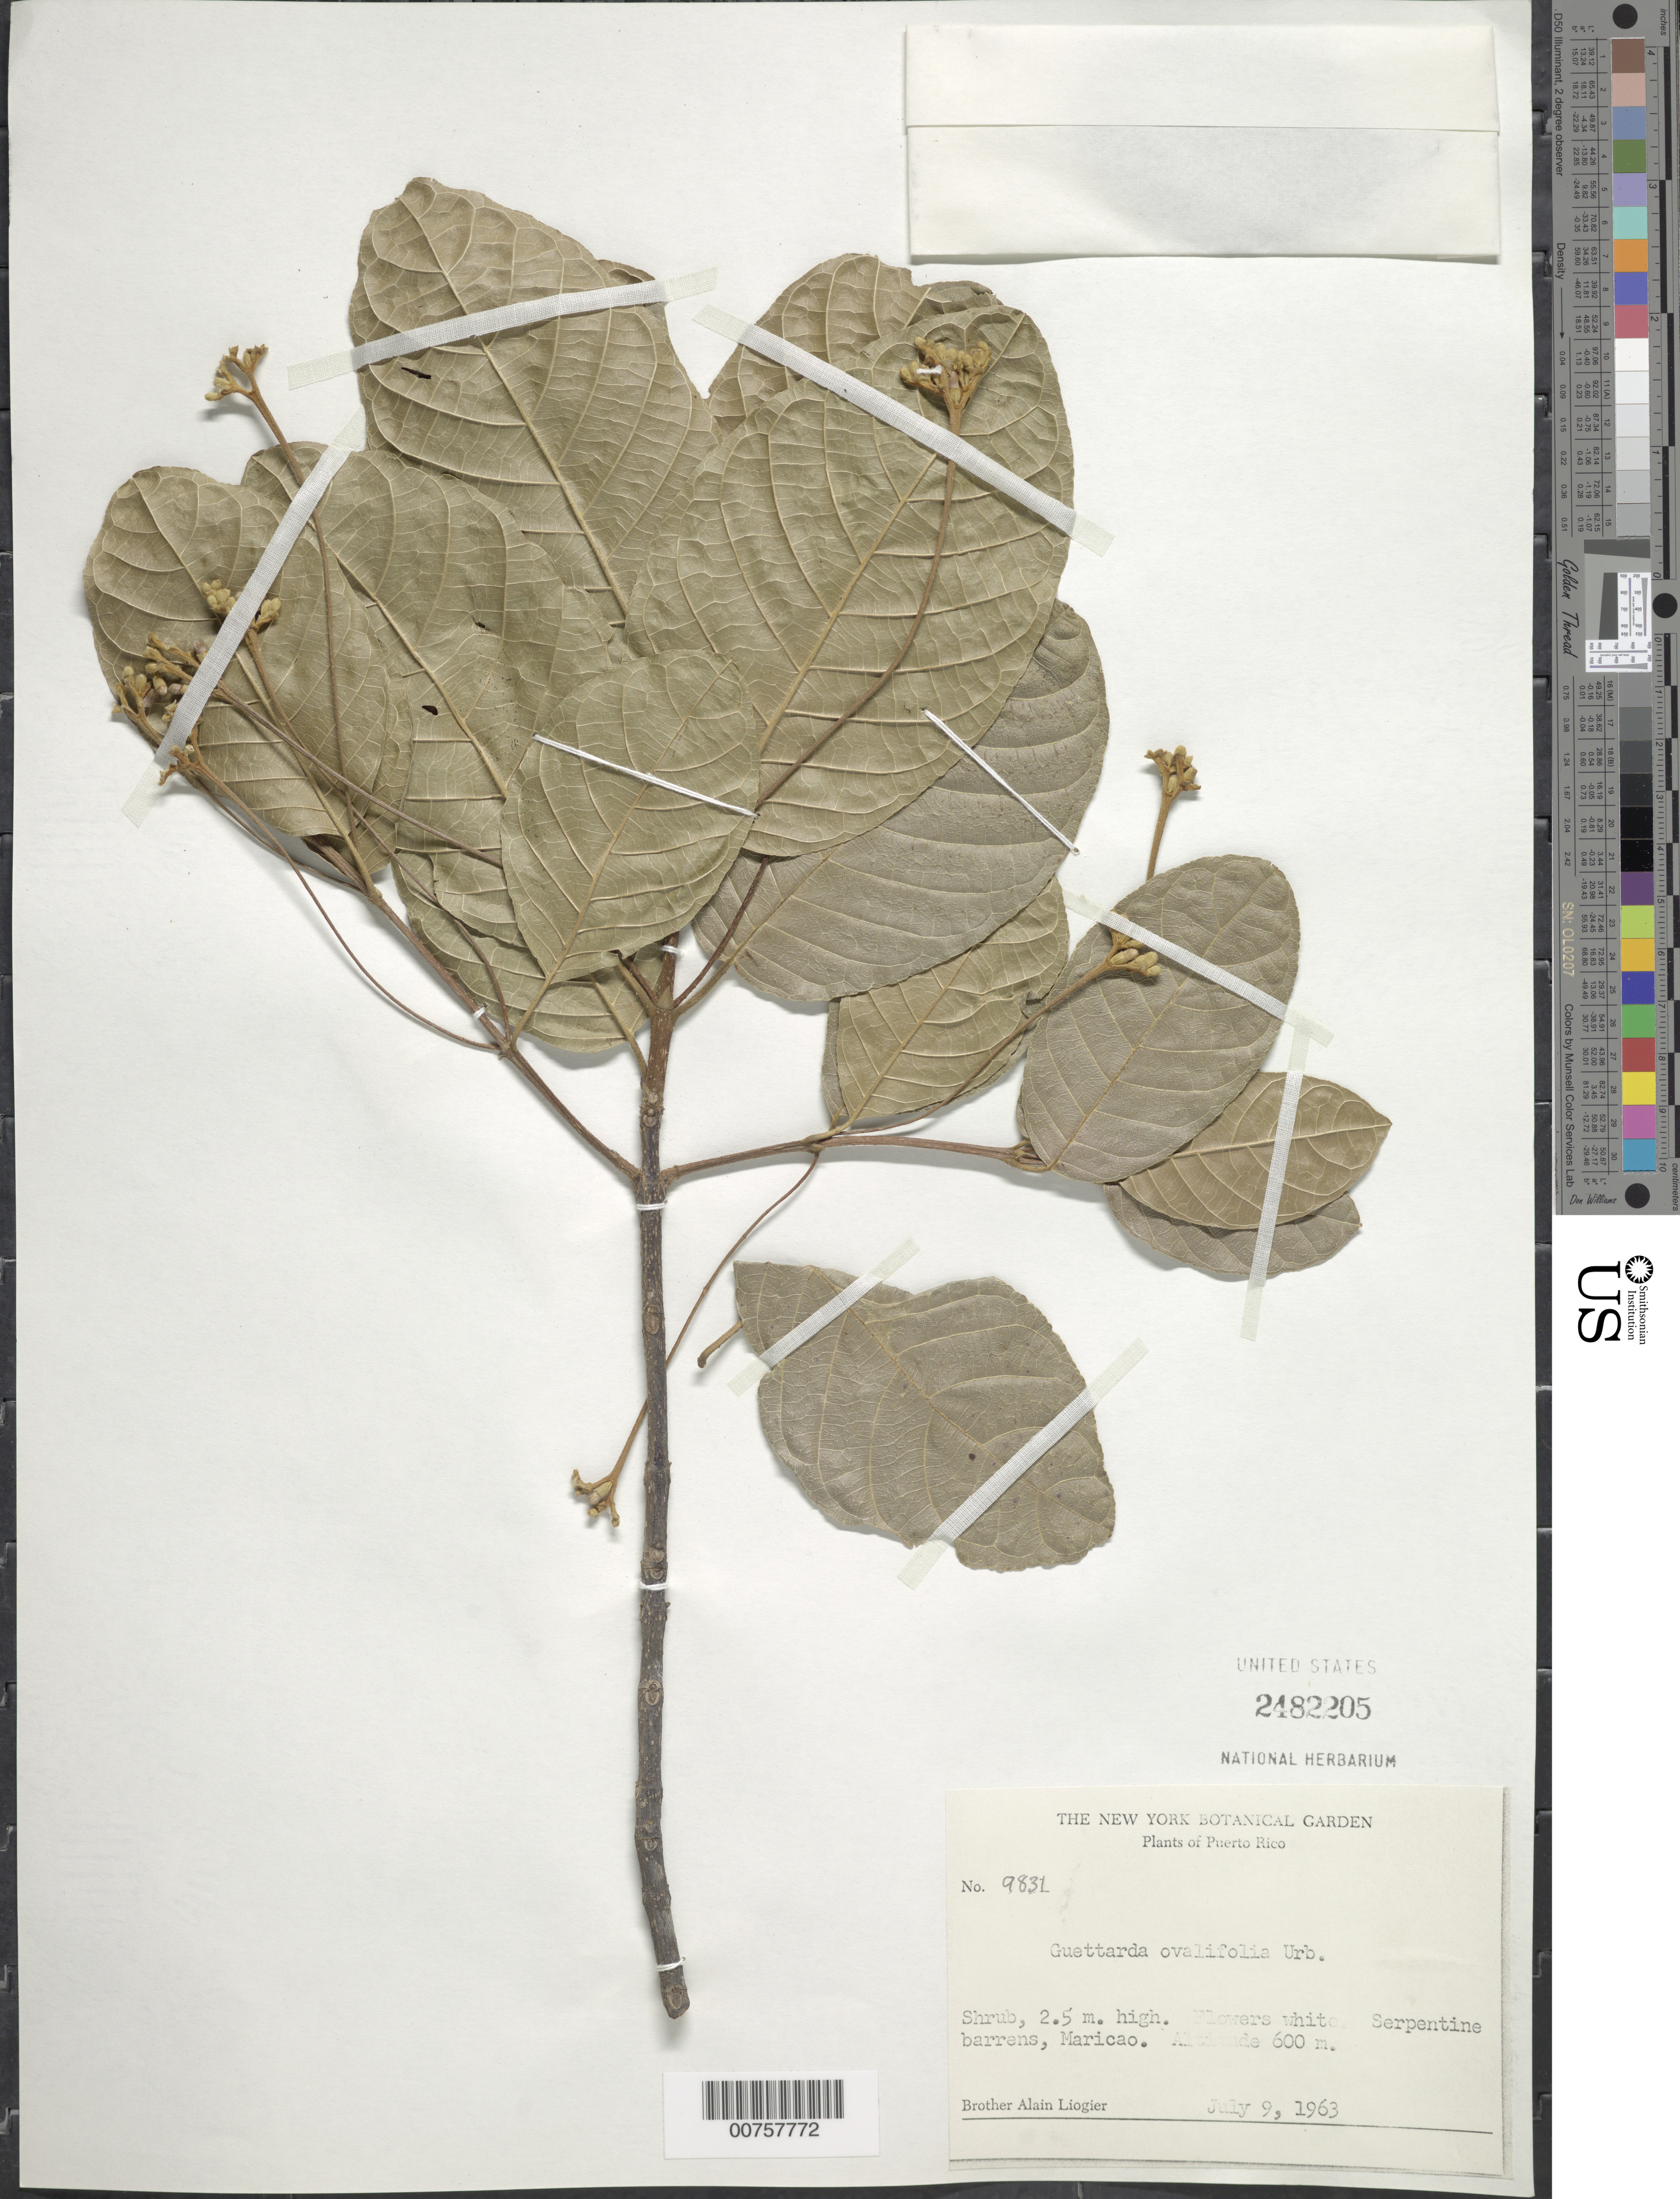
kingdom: Plantae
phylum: Tracheophyta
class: Magnoliopsida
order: Gentianales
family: Rubiaceae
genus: Guettarda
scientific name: Guettarda ovalifolia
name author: Urb.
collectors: A. H. Liogier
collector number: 9831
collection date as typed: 09 Jul 1963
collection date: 1963-07-09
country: Puerto Rico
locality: Maricao.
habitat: Serpentine barrens.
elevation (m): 600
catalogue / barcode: US 2482205